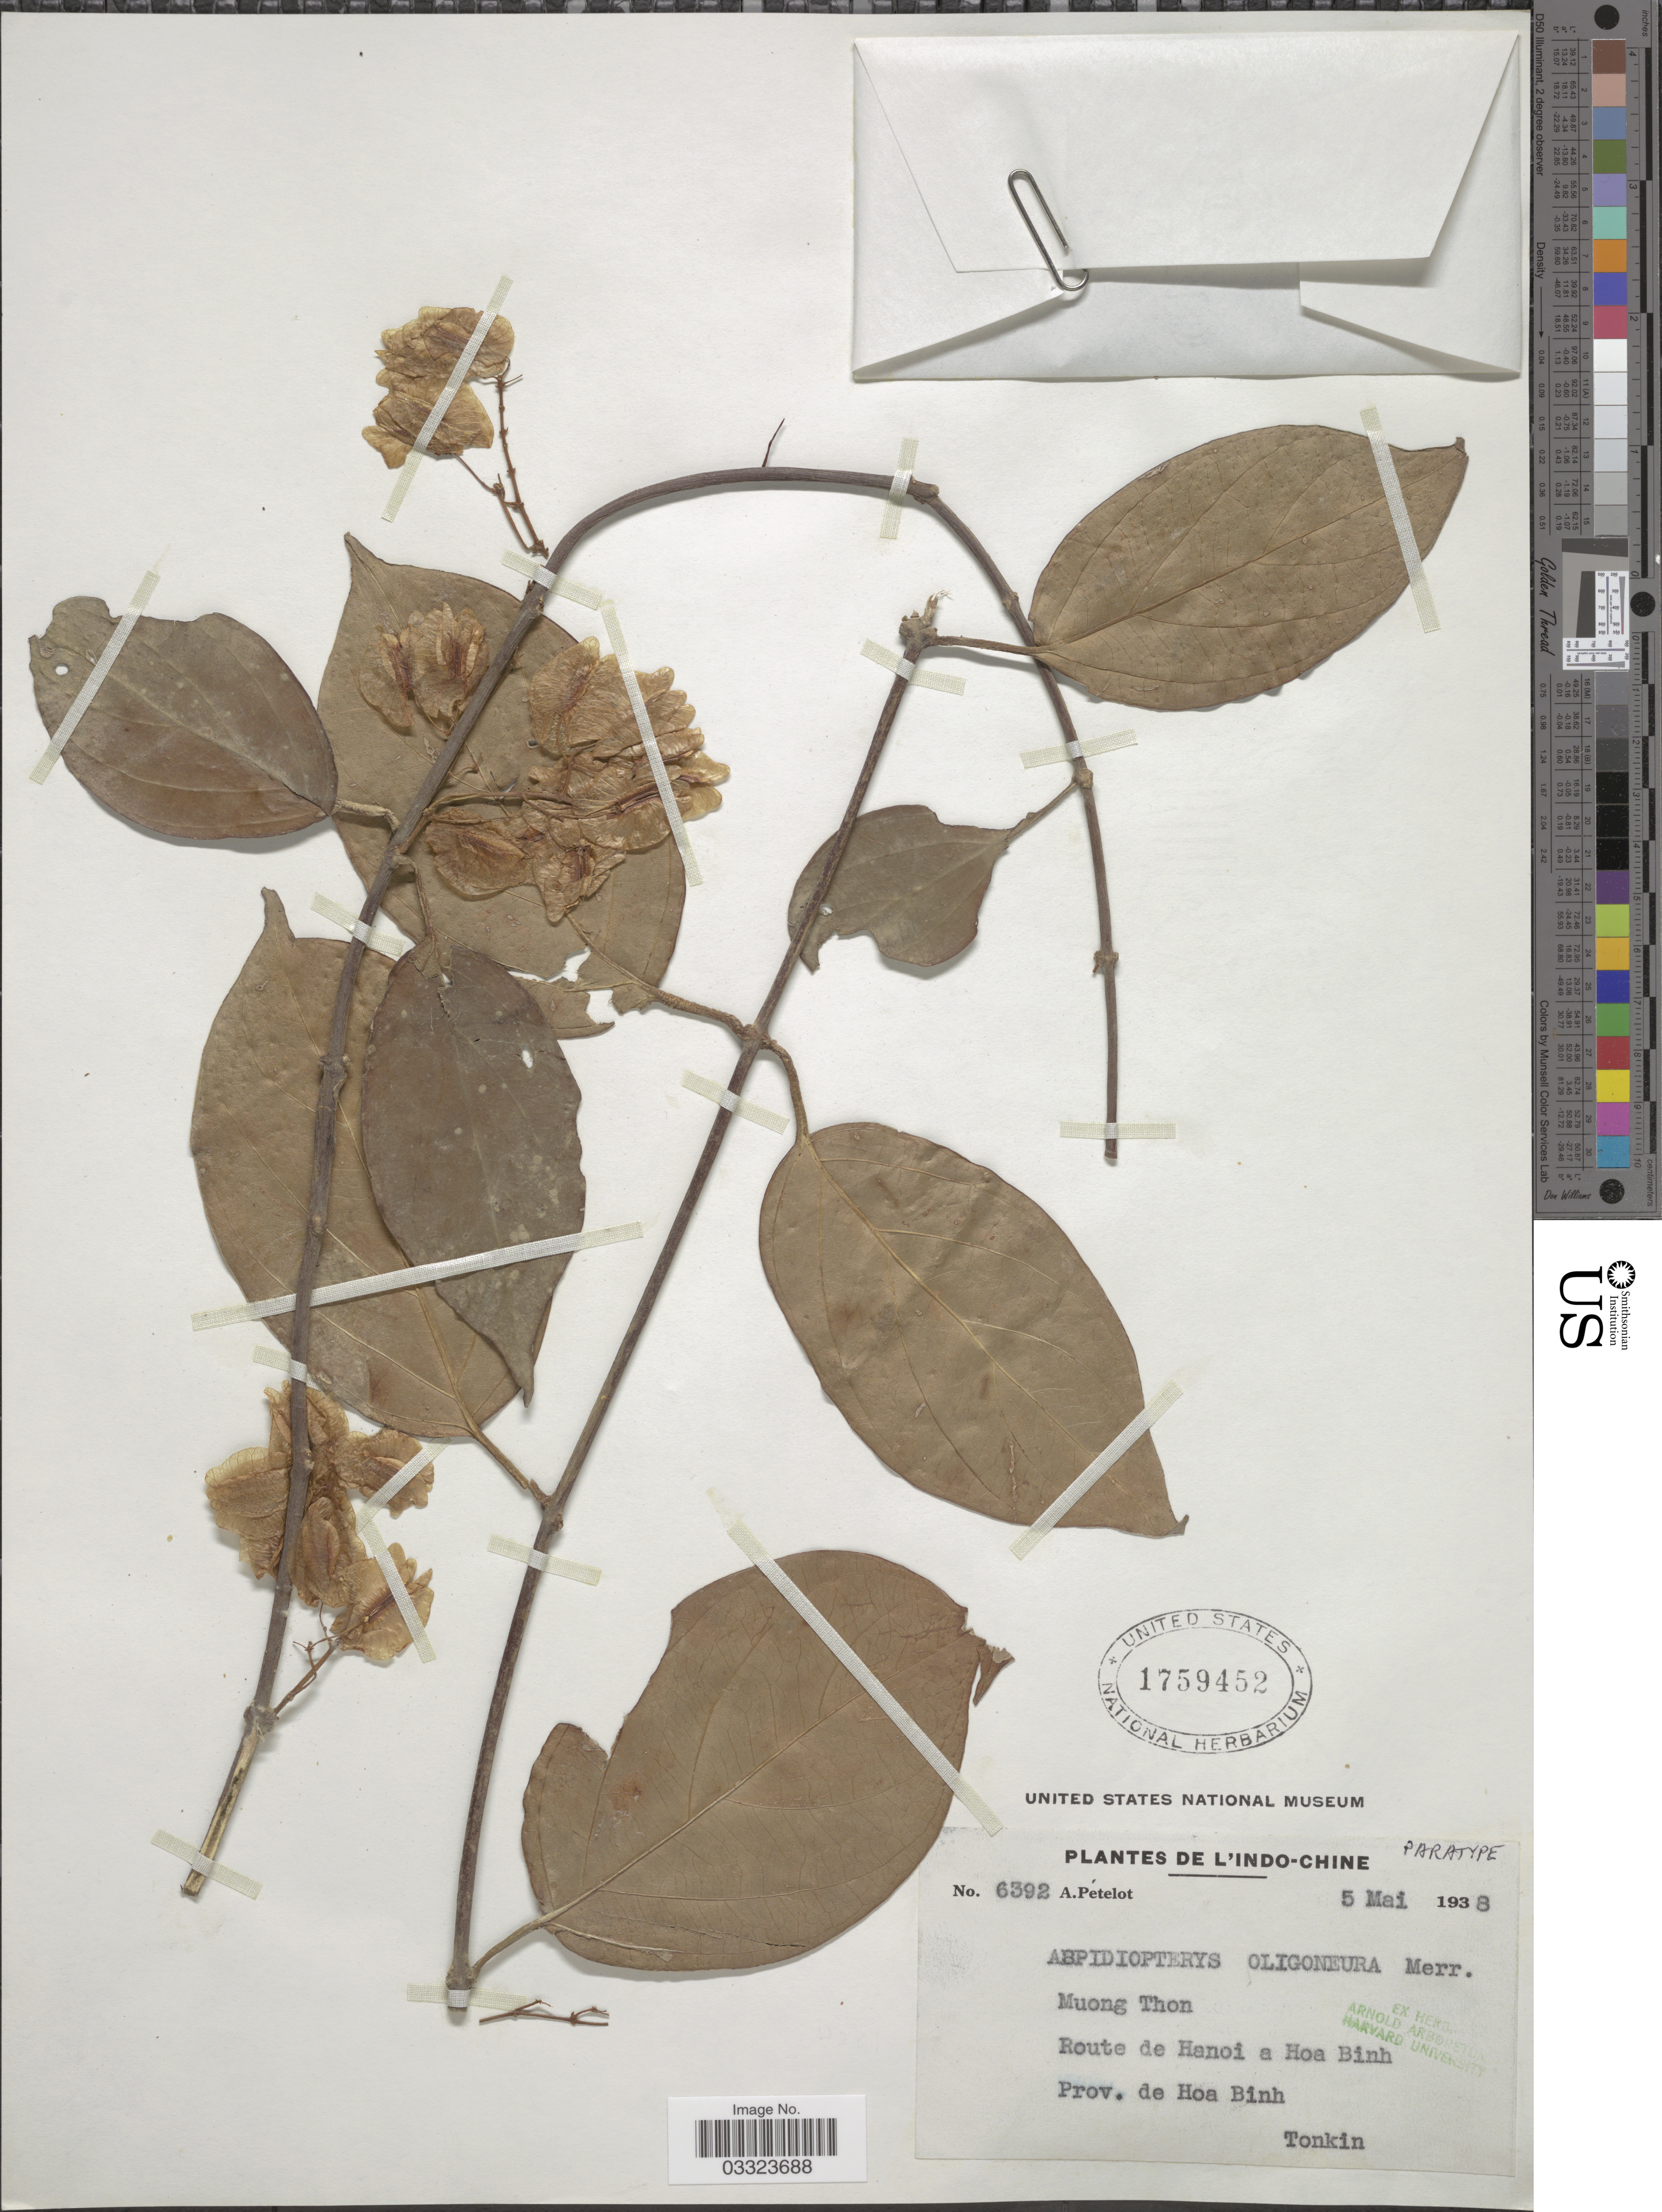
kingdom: Plantae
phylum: Tracheophyta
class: Magnoliopsida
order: Malpighiales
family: Malpighiaceae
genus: Aspidopterys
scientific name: Aspidopterys oligoneura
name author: Merr.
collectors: A. Petelot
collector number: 6392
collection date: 1938-05-05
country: Vietnam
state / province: Hoa Binh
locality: Indo-Chine. Muong Thon, Route de Hanoi a Hoa Binh. Tonkin.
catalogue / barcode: US 1759452